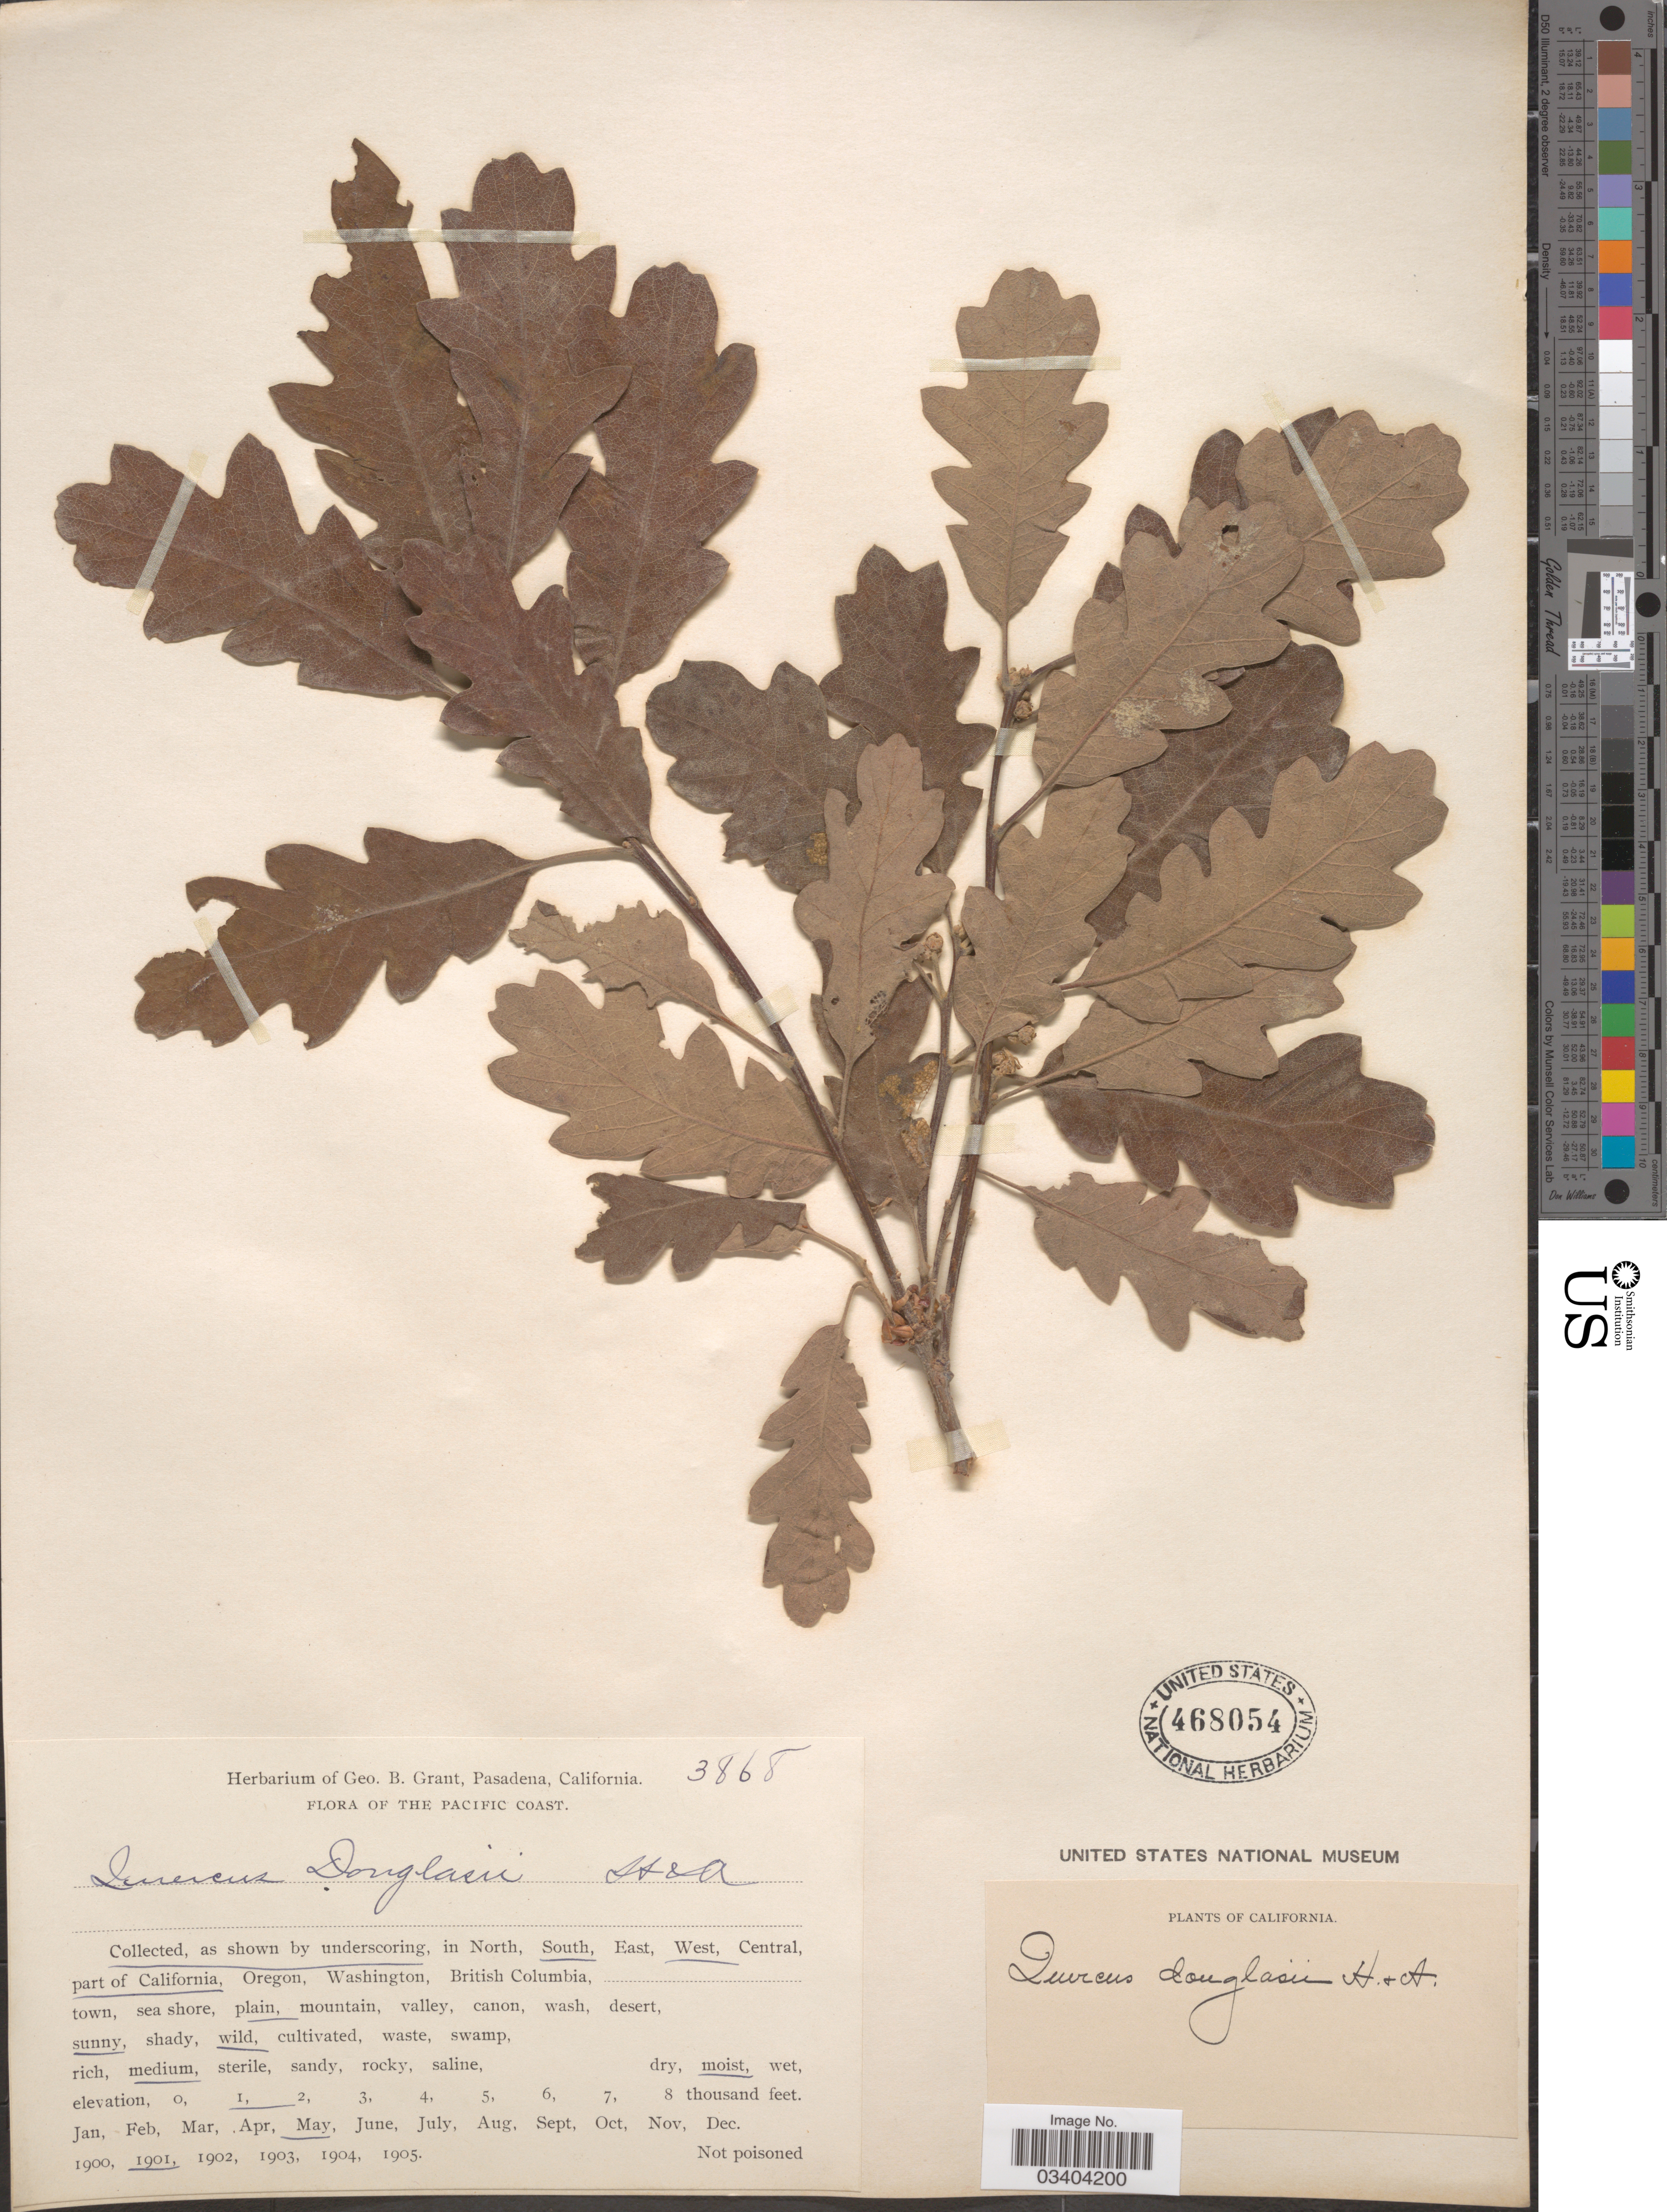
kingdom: Plantae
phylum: Tracheophyta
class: Magnoliopsida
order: Fagales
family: Fagaceae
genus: Quercus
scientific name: Quercus douglasii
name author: Hook. & Arn.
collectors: ex herb. Geo. B. Grant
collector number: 3868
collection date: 1901-05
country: United States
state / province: California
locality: Pacific Coast, South West part of California.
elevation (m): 305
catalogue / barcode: US 468054